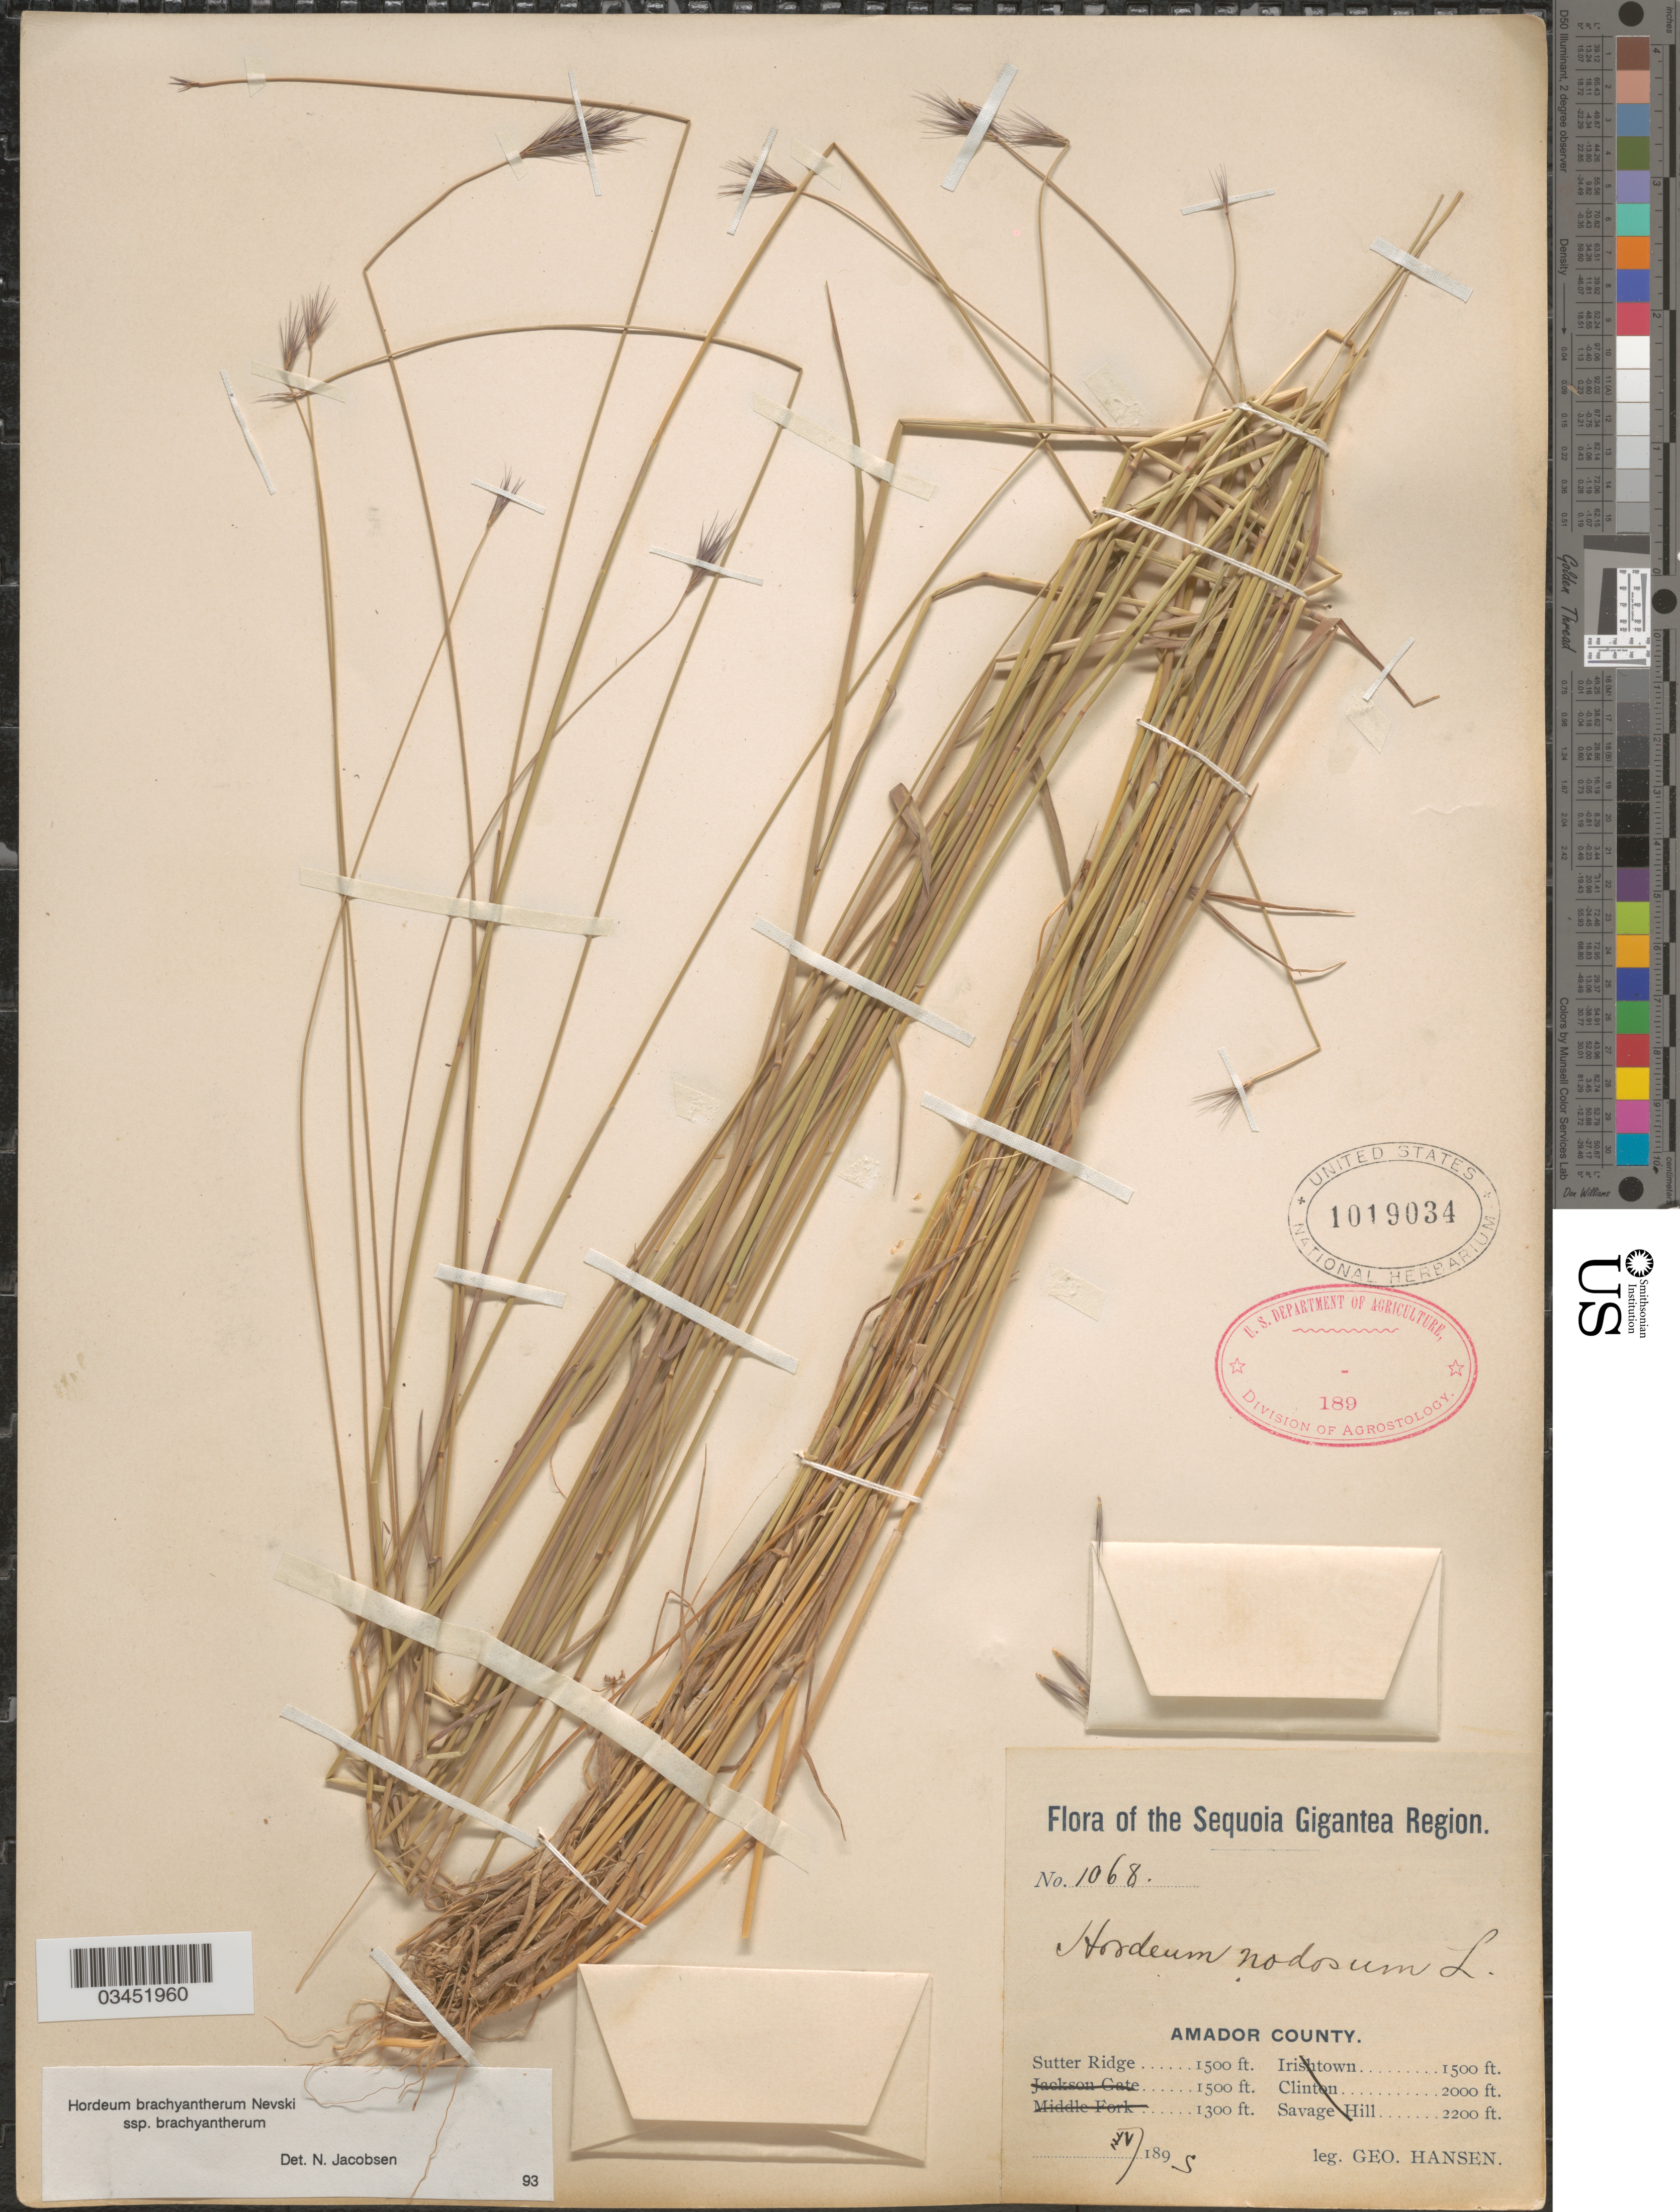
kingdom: Plantae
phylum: Tracheophyta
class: Liliopsida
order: Poales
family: Poaceae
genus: Hordeum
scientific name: Hordeum brachyantherum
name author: Nevski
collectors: G. Hansen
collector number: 1068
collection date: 1895-05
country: United States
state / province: California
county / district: Amador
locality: Sequoia Gigantea Region. Amador County. Sutter Ridge.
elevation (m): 457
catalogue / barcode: US 1019034